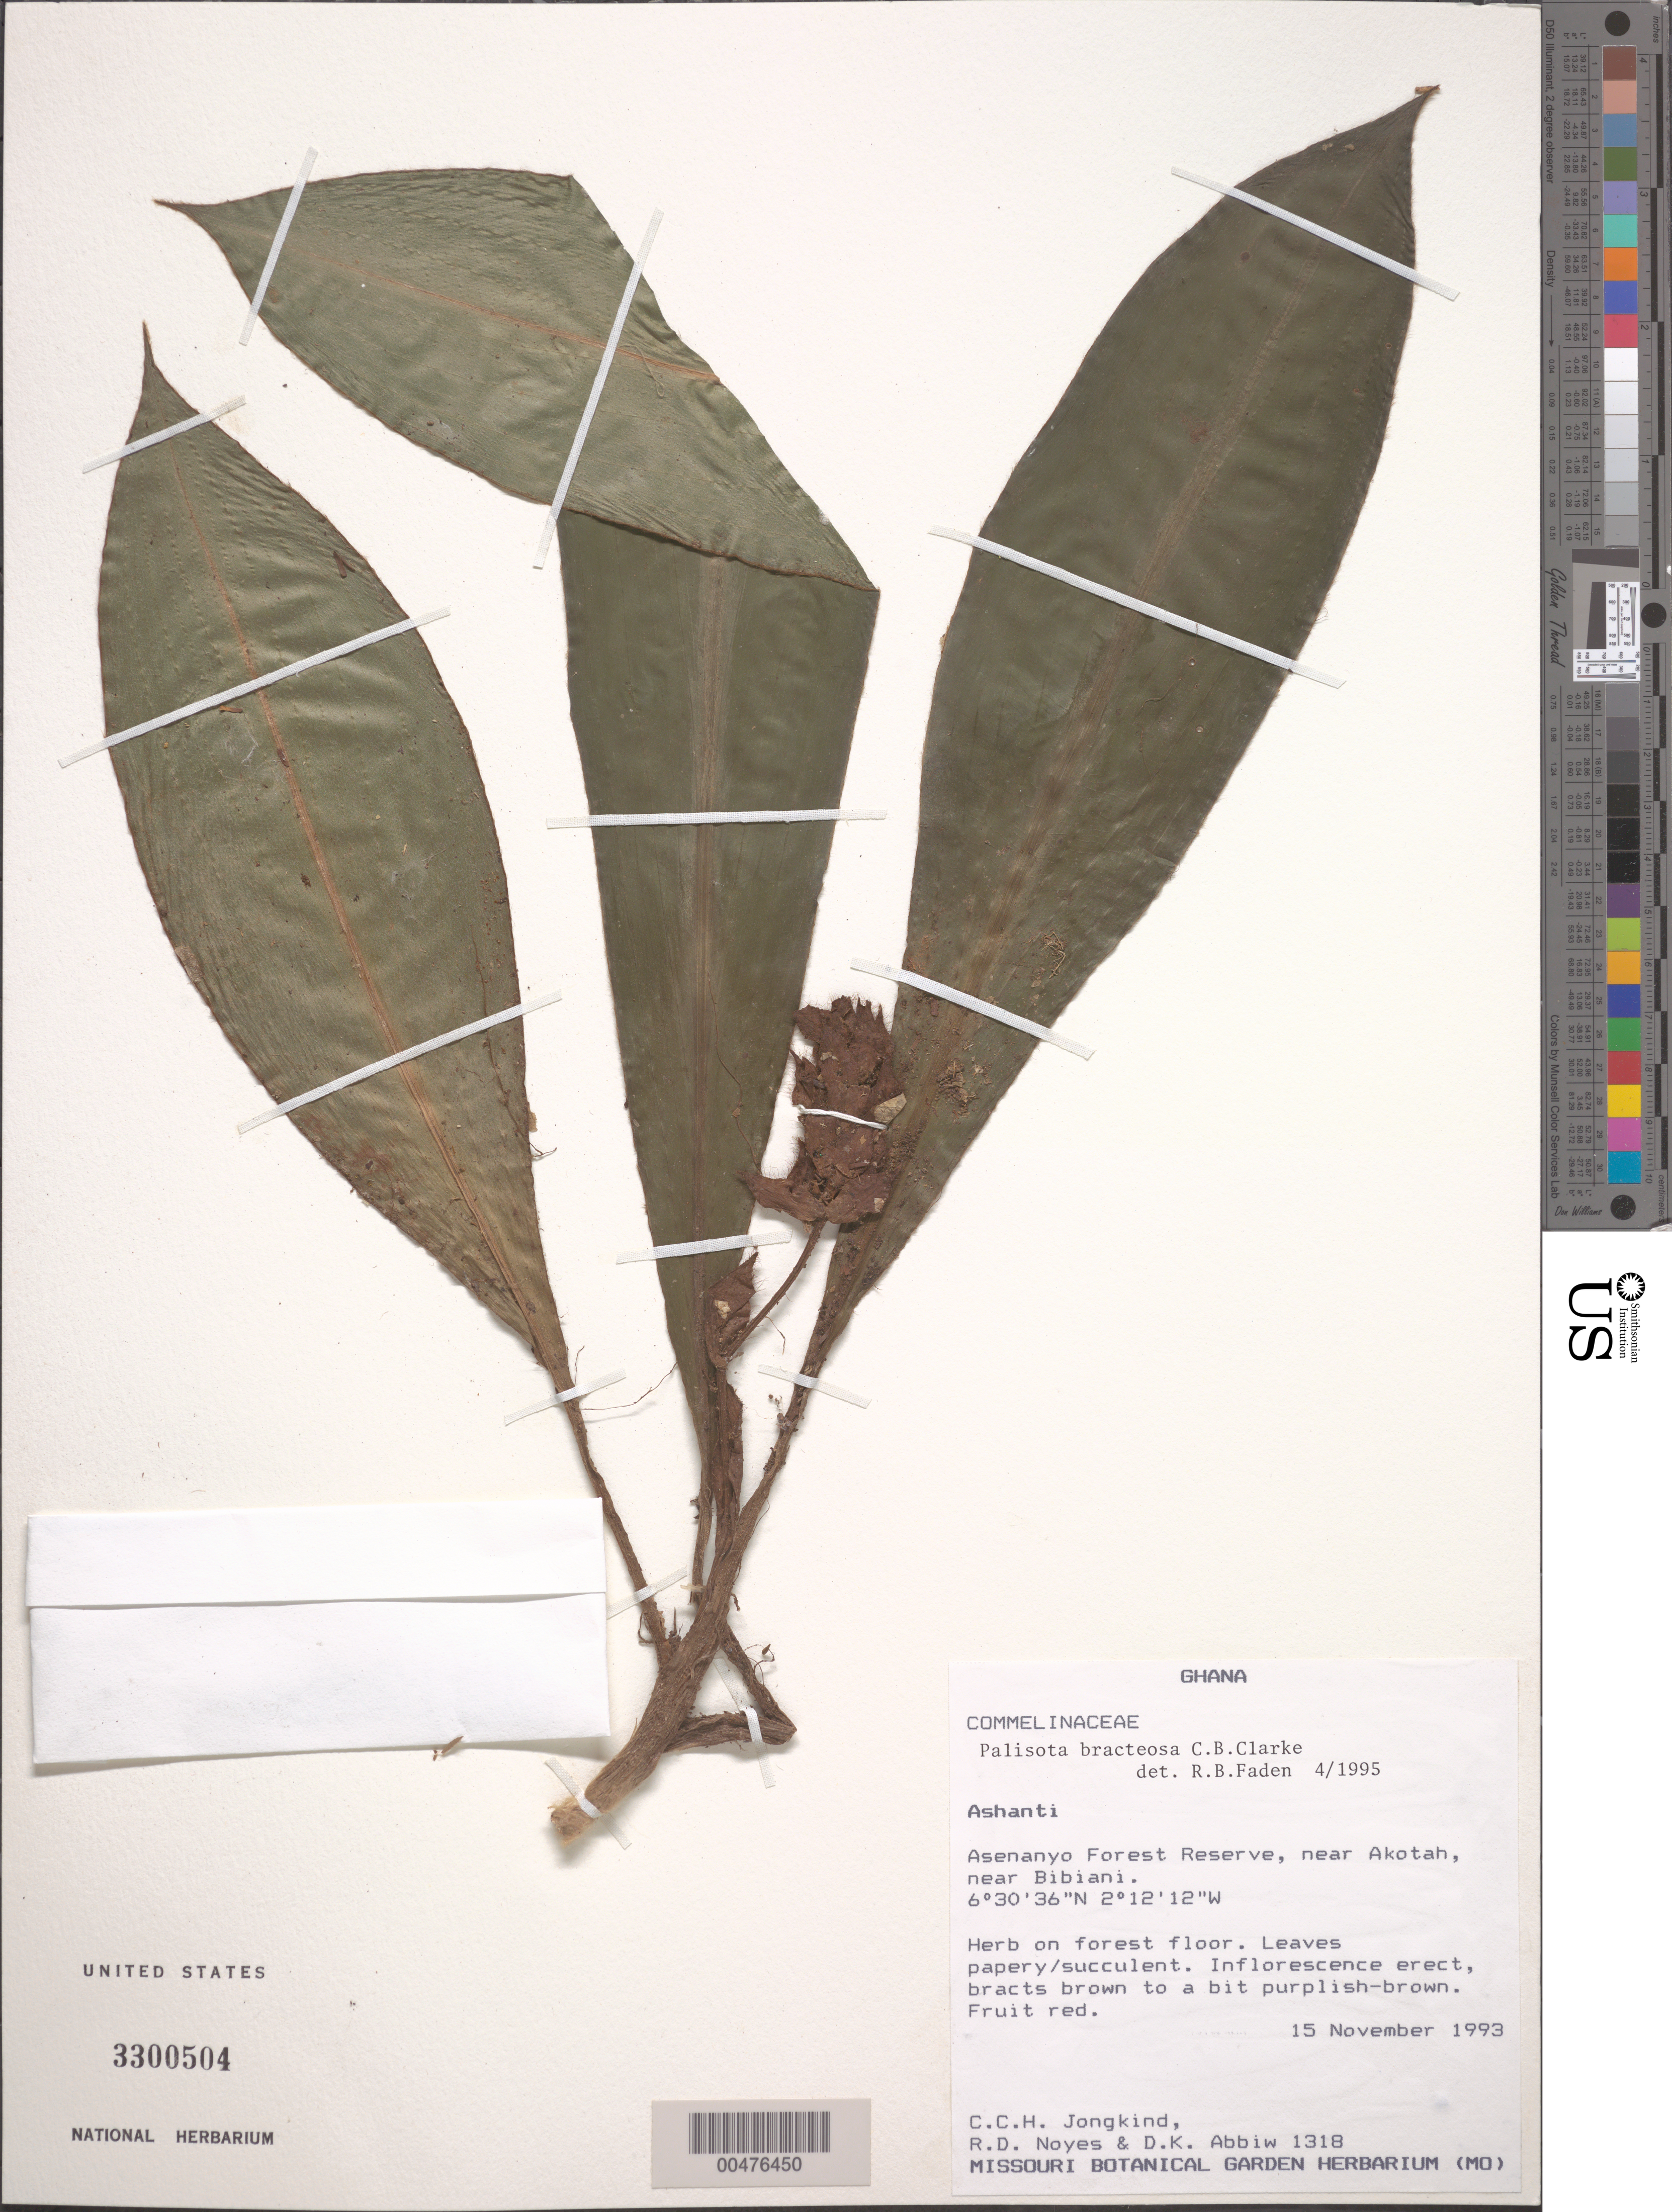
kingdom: Plantae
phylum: Tracheophyta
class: Liliopsida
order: Commelinales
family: Commelinaceae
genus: Palisota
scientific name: Palisota bracteosa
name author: C.B. Clarke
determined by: Faden, Robert B., (US), Smithsonian Institution - National Museum of Natural History (UNITED STATES)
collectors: C. C. Jongkind, R. Noyes & D. K. Abbiw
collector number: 1318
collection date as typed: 15 Nov 1993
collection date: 1993-11-15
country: Ghana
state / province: Ashanti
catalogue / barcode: US 3300504